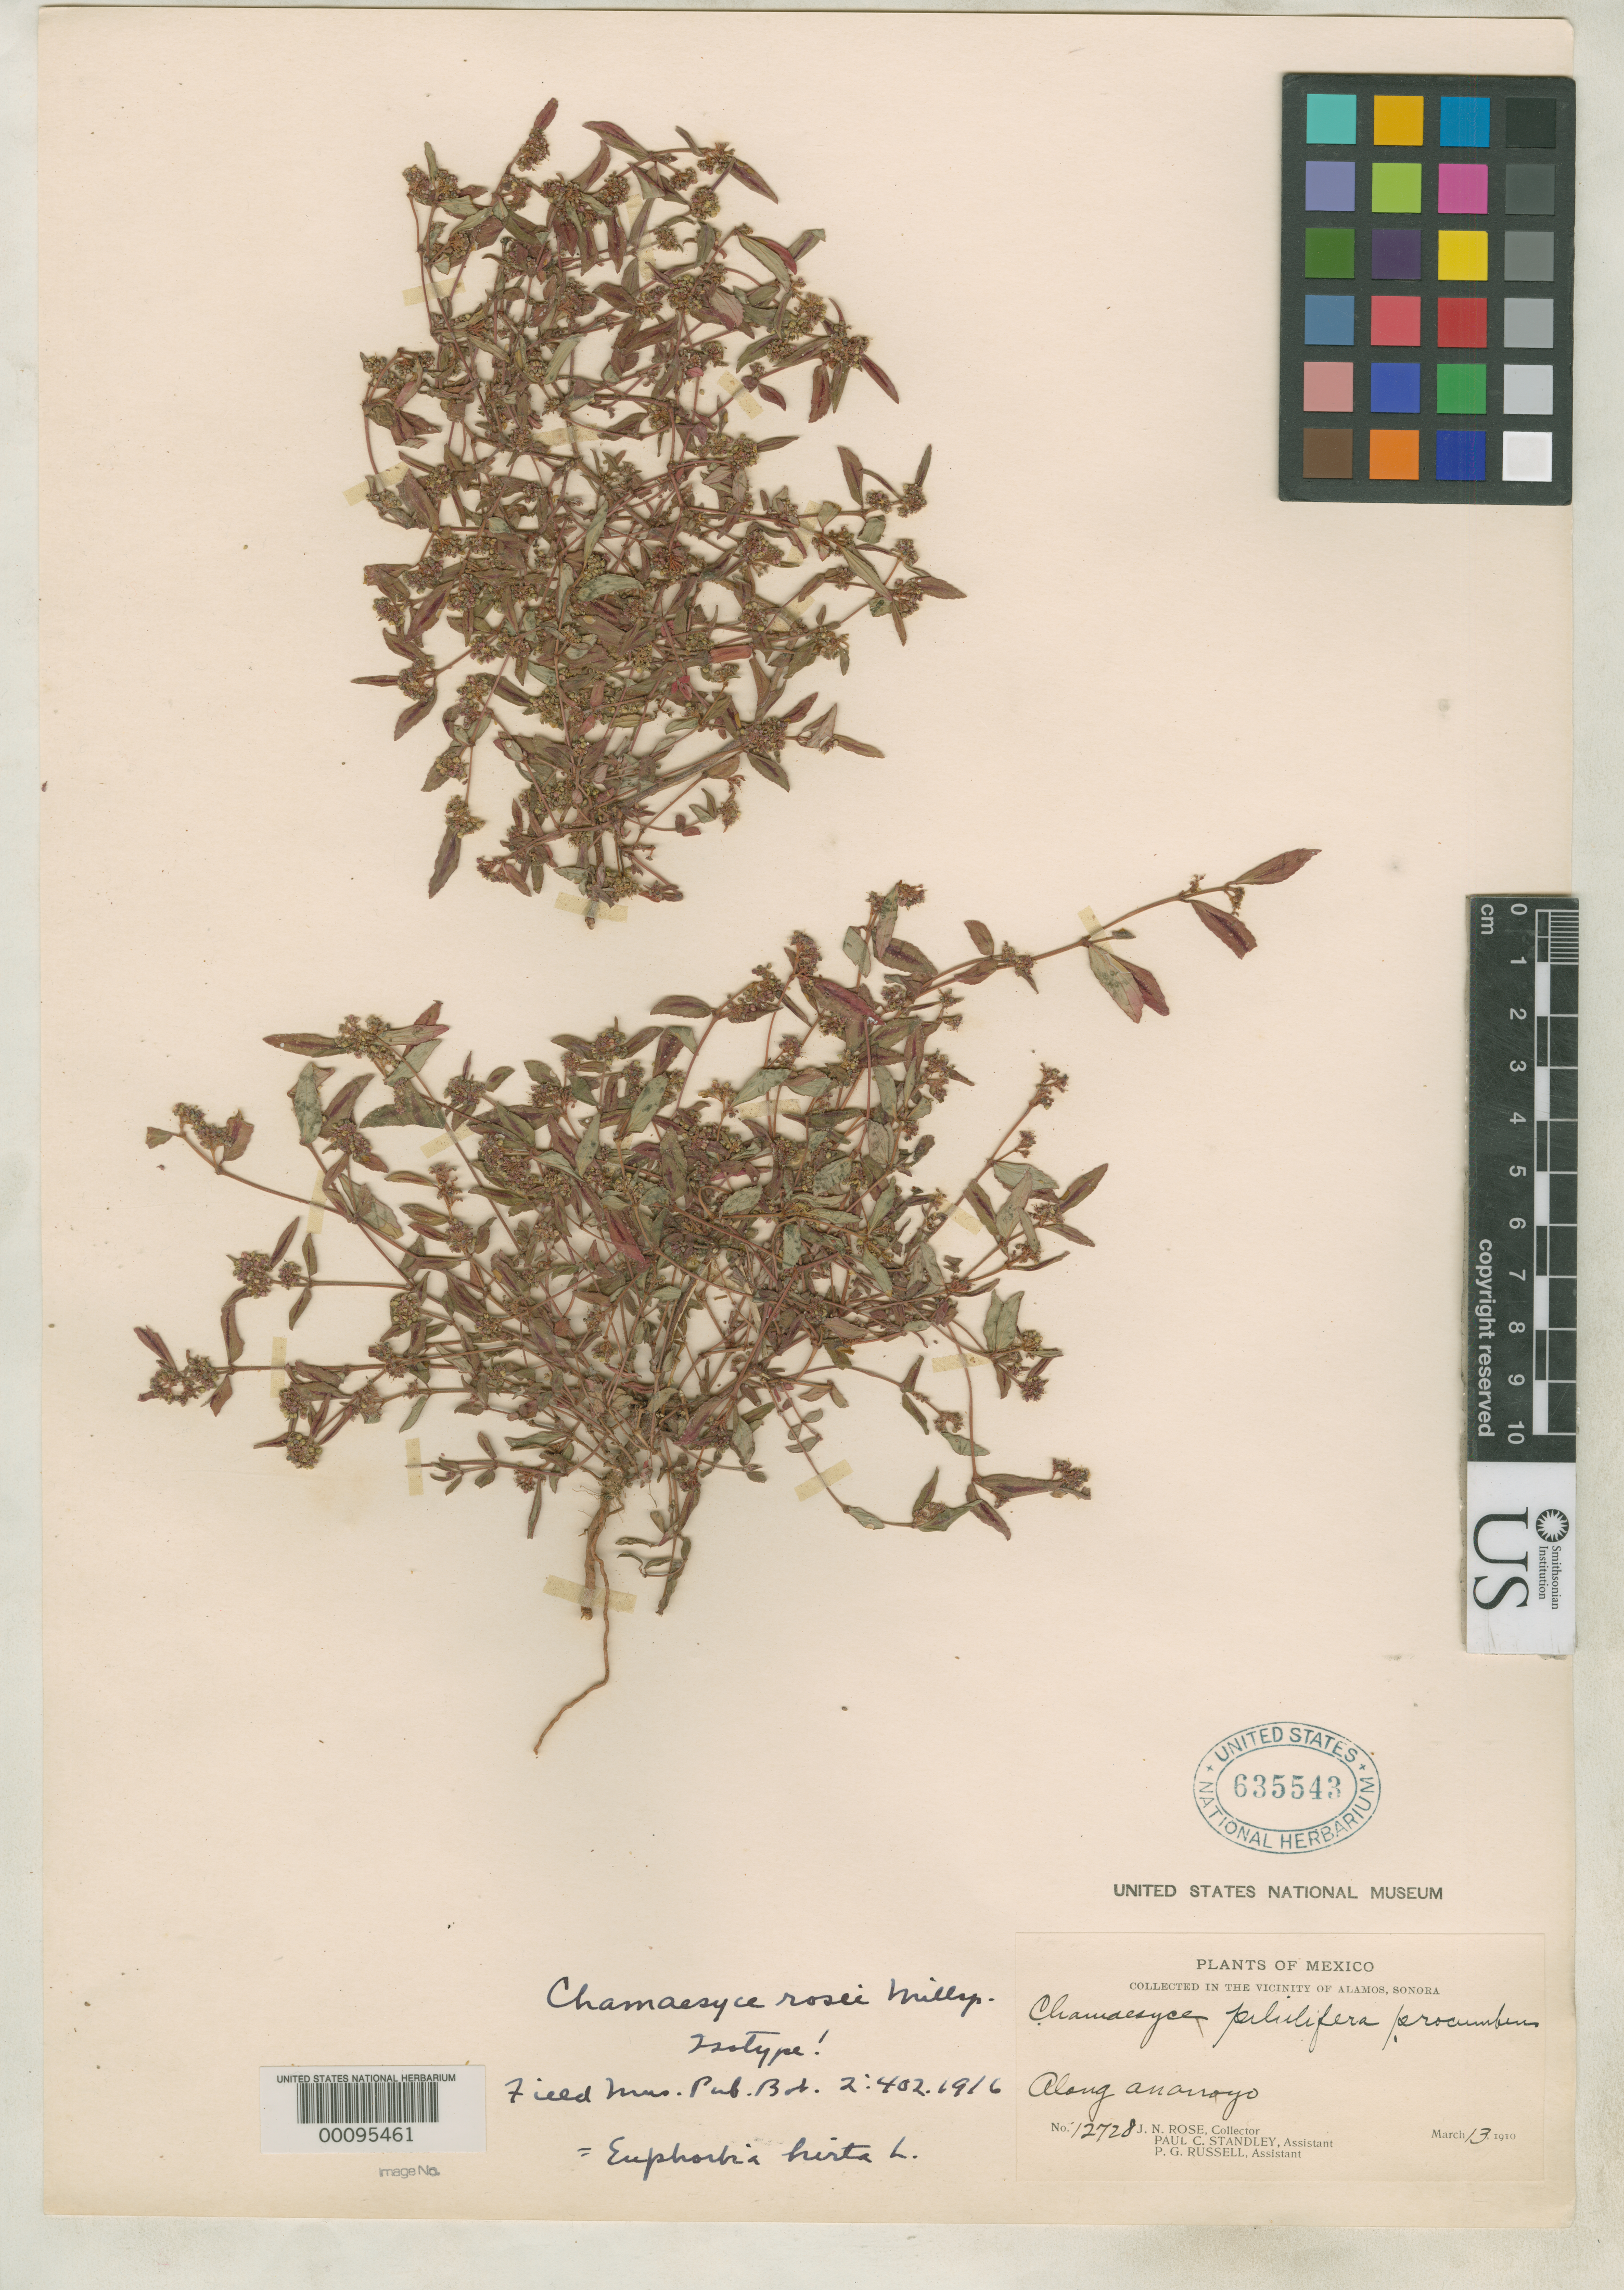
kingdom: Plantae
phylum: Tracheophyta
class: Magnoliopsida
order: Malpighiales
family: Euphorbiaceae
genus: Chamaesyce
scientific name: Chamaesyce rosei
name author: Millsp.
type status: Isotype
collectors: J. N. Rose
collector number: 12728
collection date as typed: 13 Mar 1910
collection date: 1910-03-13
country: Mexico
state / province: Sonora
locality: Alamos.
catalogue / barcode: US 635543